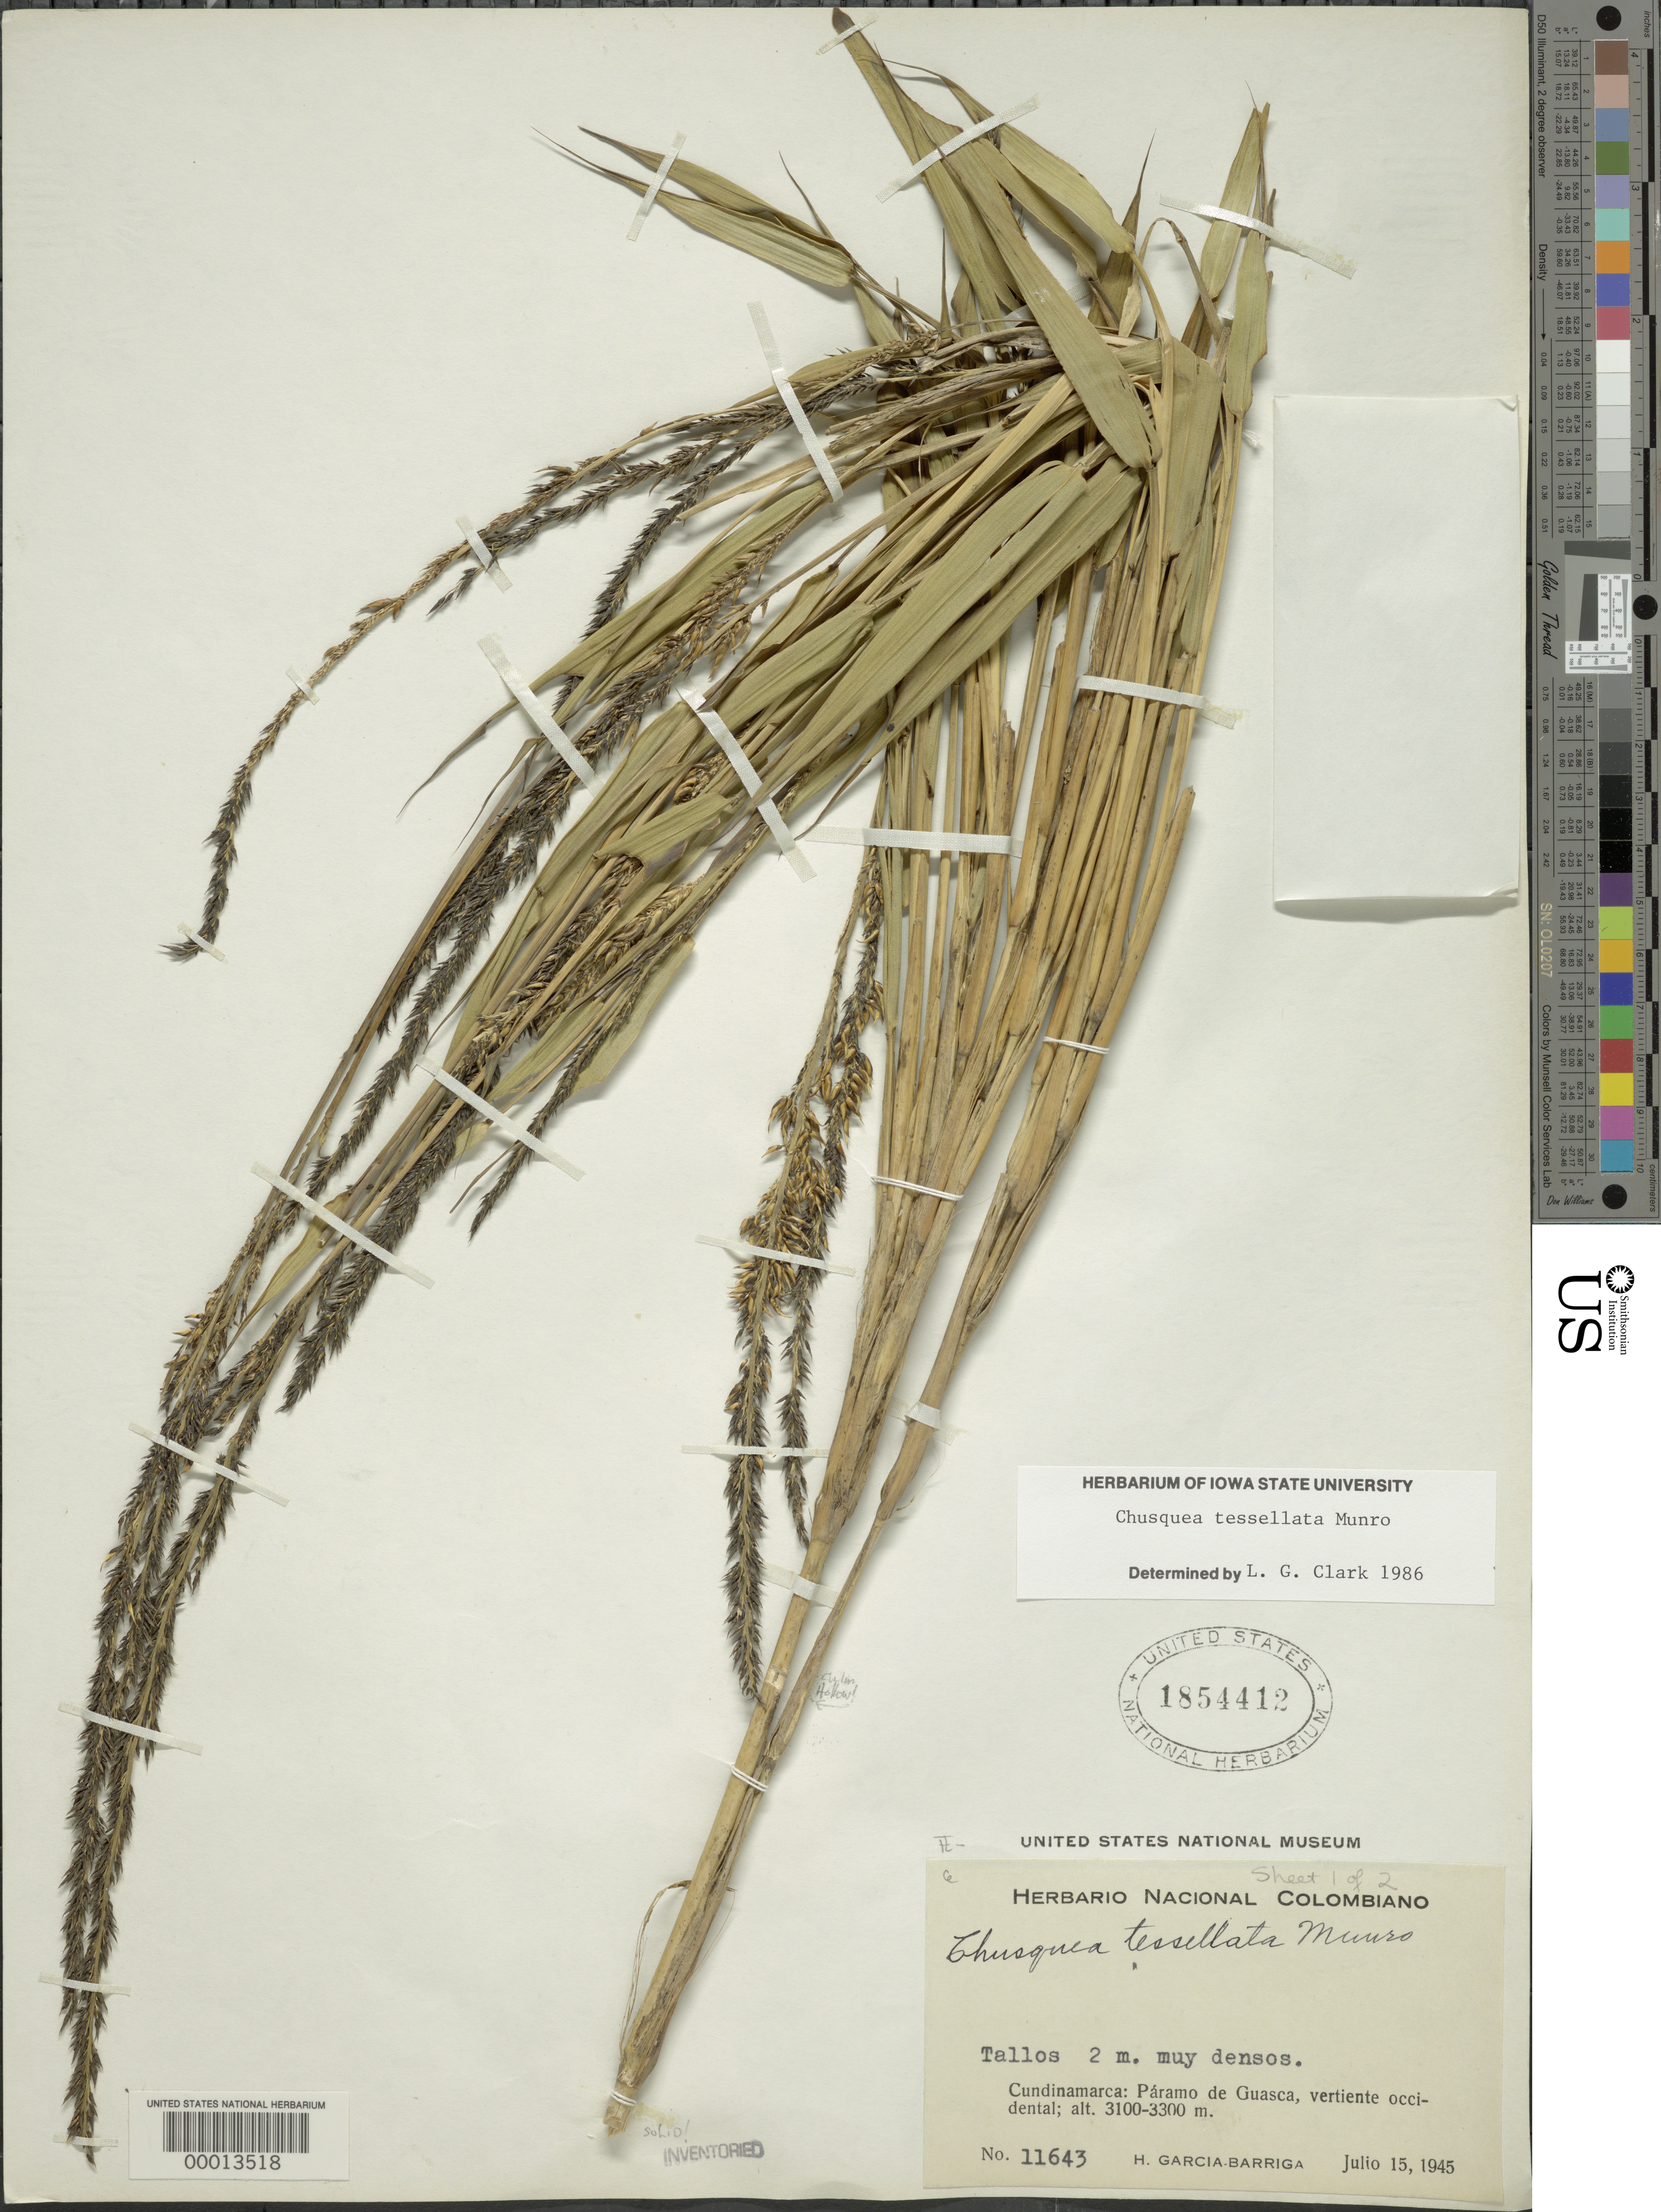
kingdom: Plantae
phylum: Tracheophyta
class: Liliopsida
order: Poales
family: Poaceae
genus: Chusquea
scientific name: Chusquea tessellata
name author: Munro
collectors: H. García Barriga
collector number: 11643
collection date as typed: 15 Jul 1945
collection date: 1945-07-15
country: Colombia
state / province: Cundinamarca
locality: Paramo de Guasca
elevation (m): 3100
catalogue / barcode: US 1854412